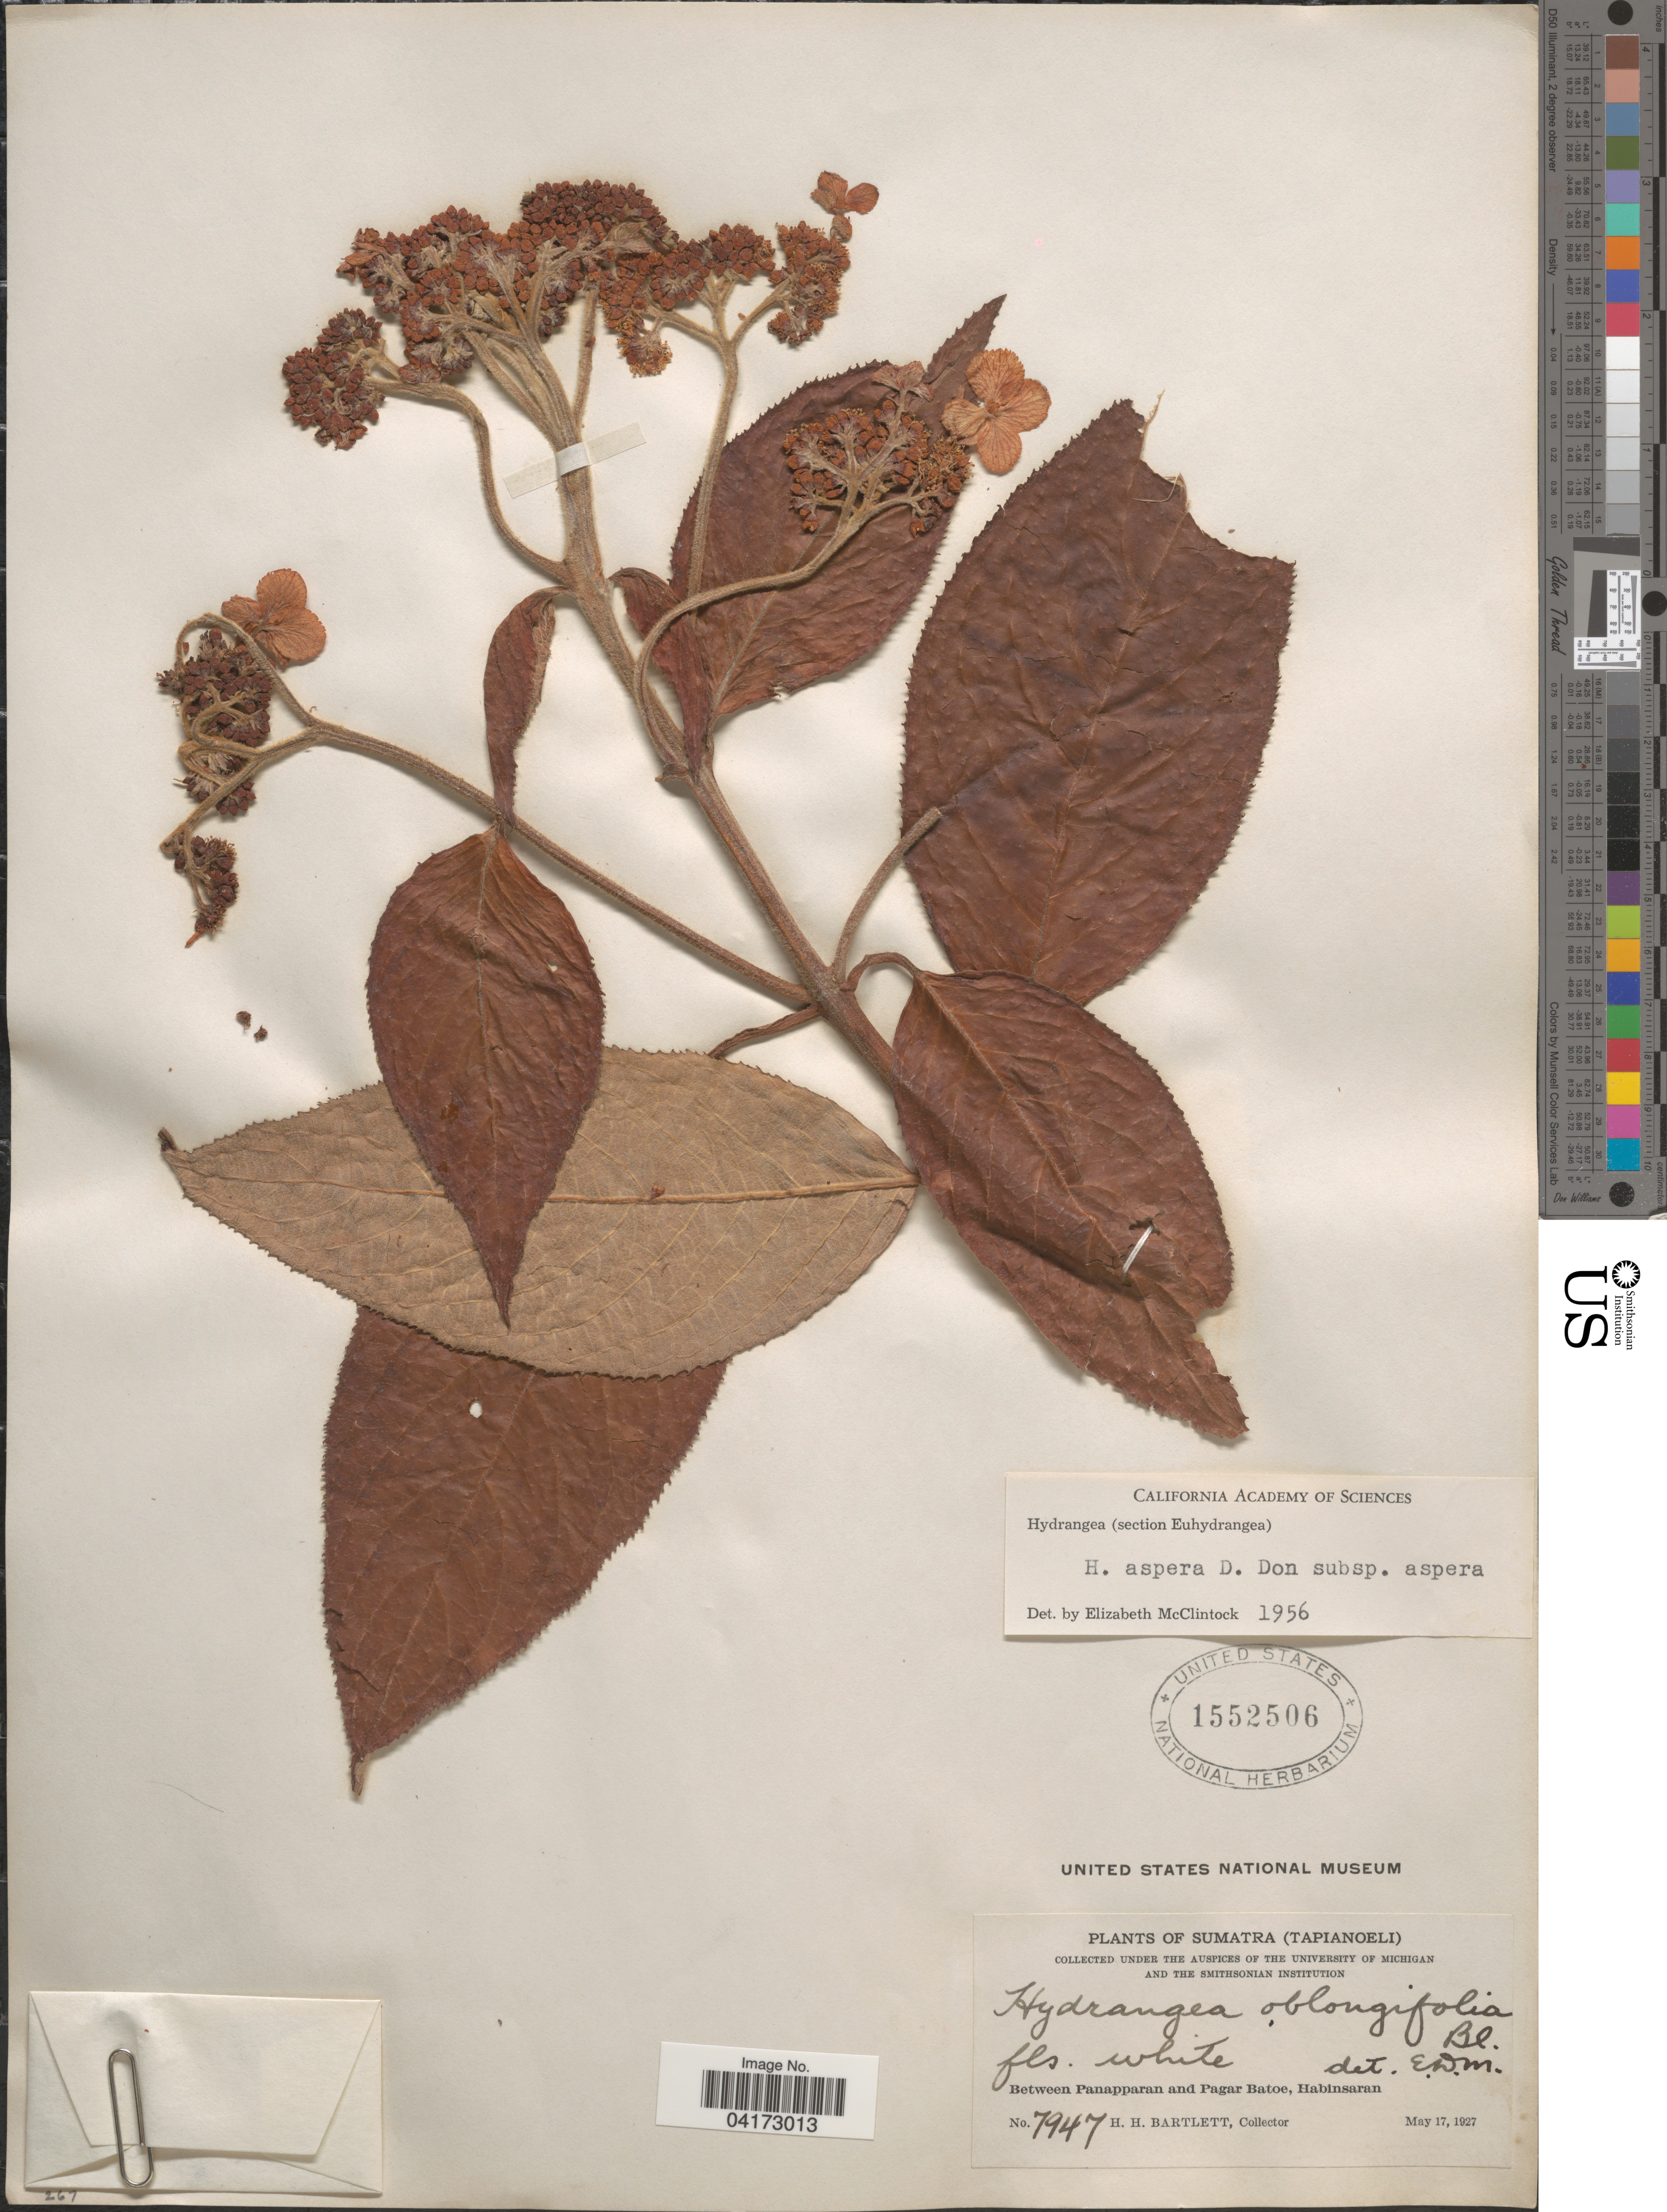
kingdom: Plantae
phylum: Tracheophyta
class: Magnoliopsida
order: Cornales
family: Hydrangeaceae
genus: Hydrangea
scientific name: Hydrangea aspera subsp. aspera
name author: Buch.-Ham. ex D. Don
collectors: H. H. Bartlett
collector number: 7947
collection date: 1927-05-17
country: Indonesia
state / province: Sumatra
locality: (Tapianoeli). Between Panapparan and Pagar Batoe, Habinsaran.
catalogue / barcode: US 1552506